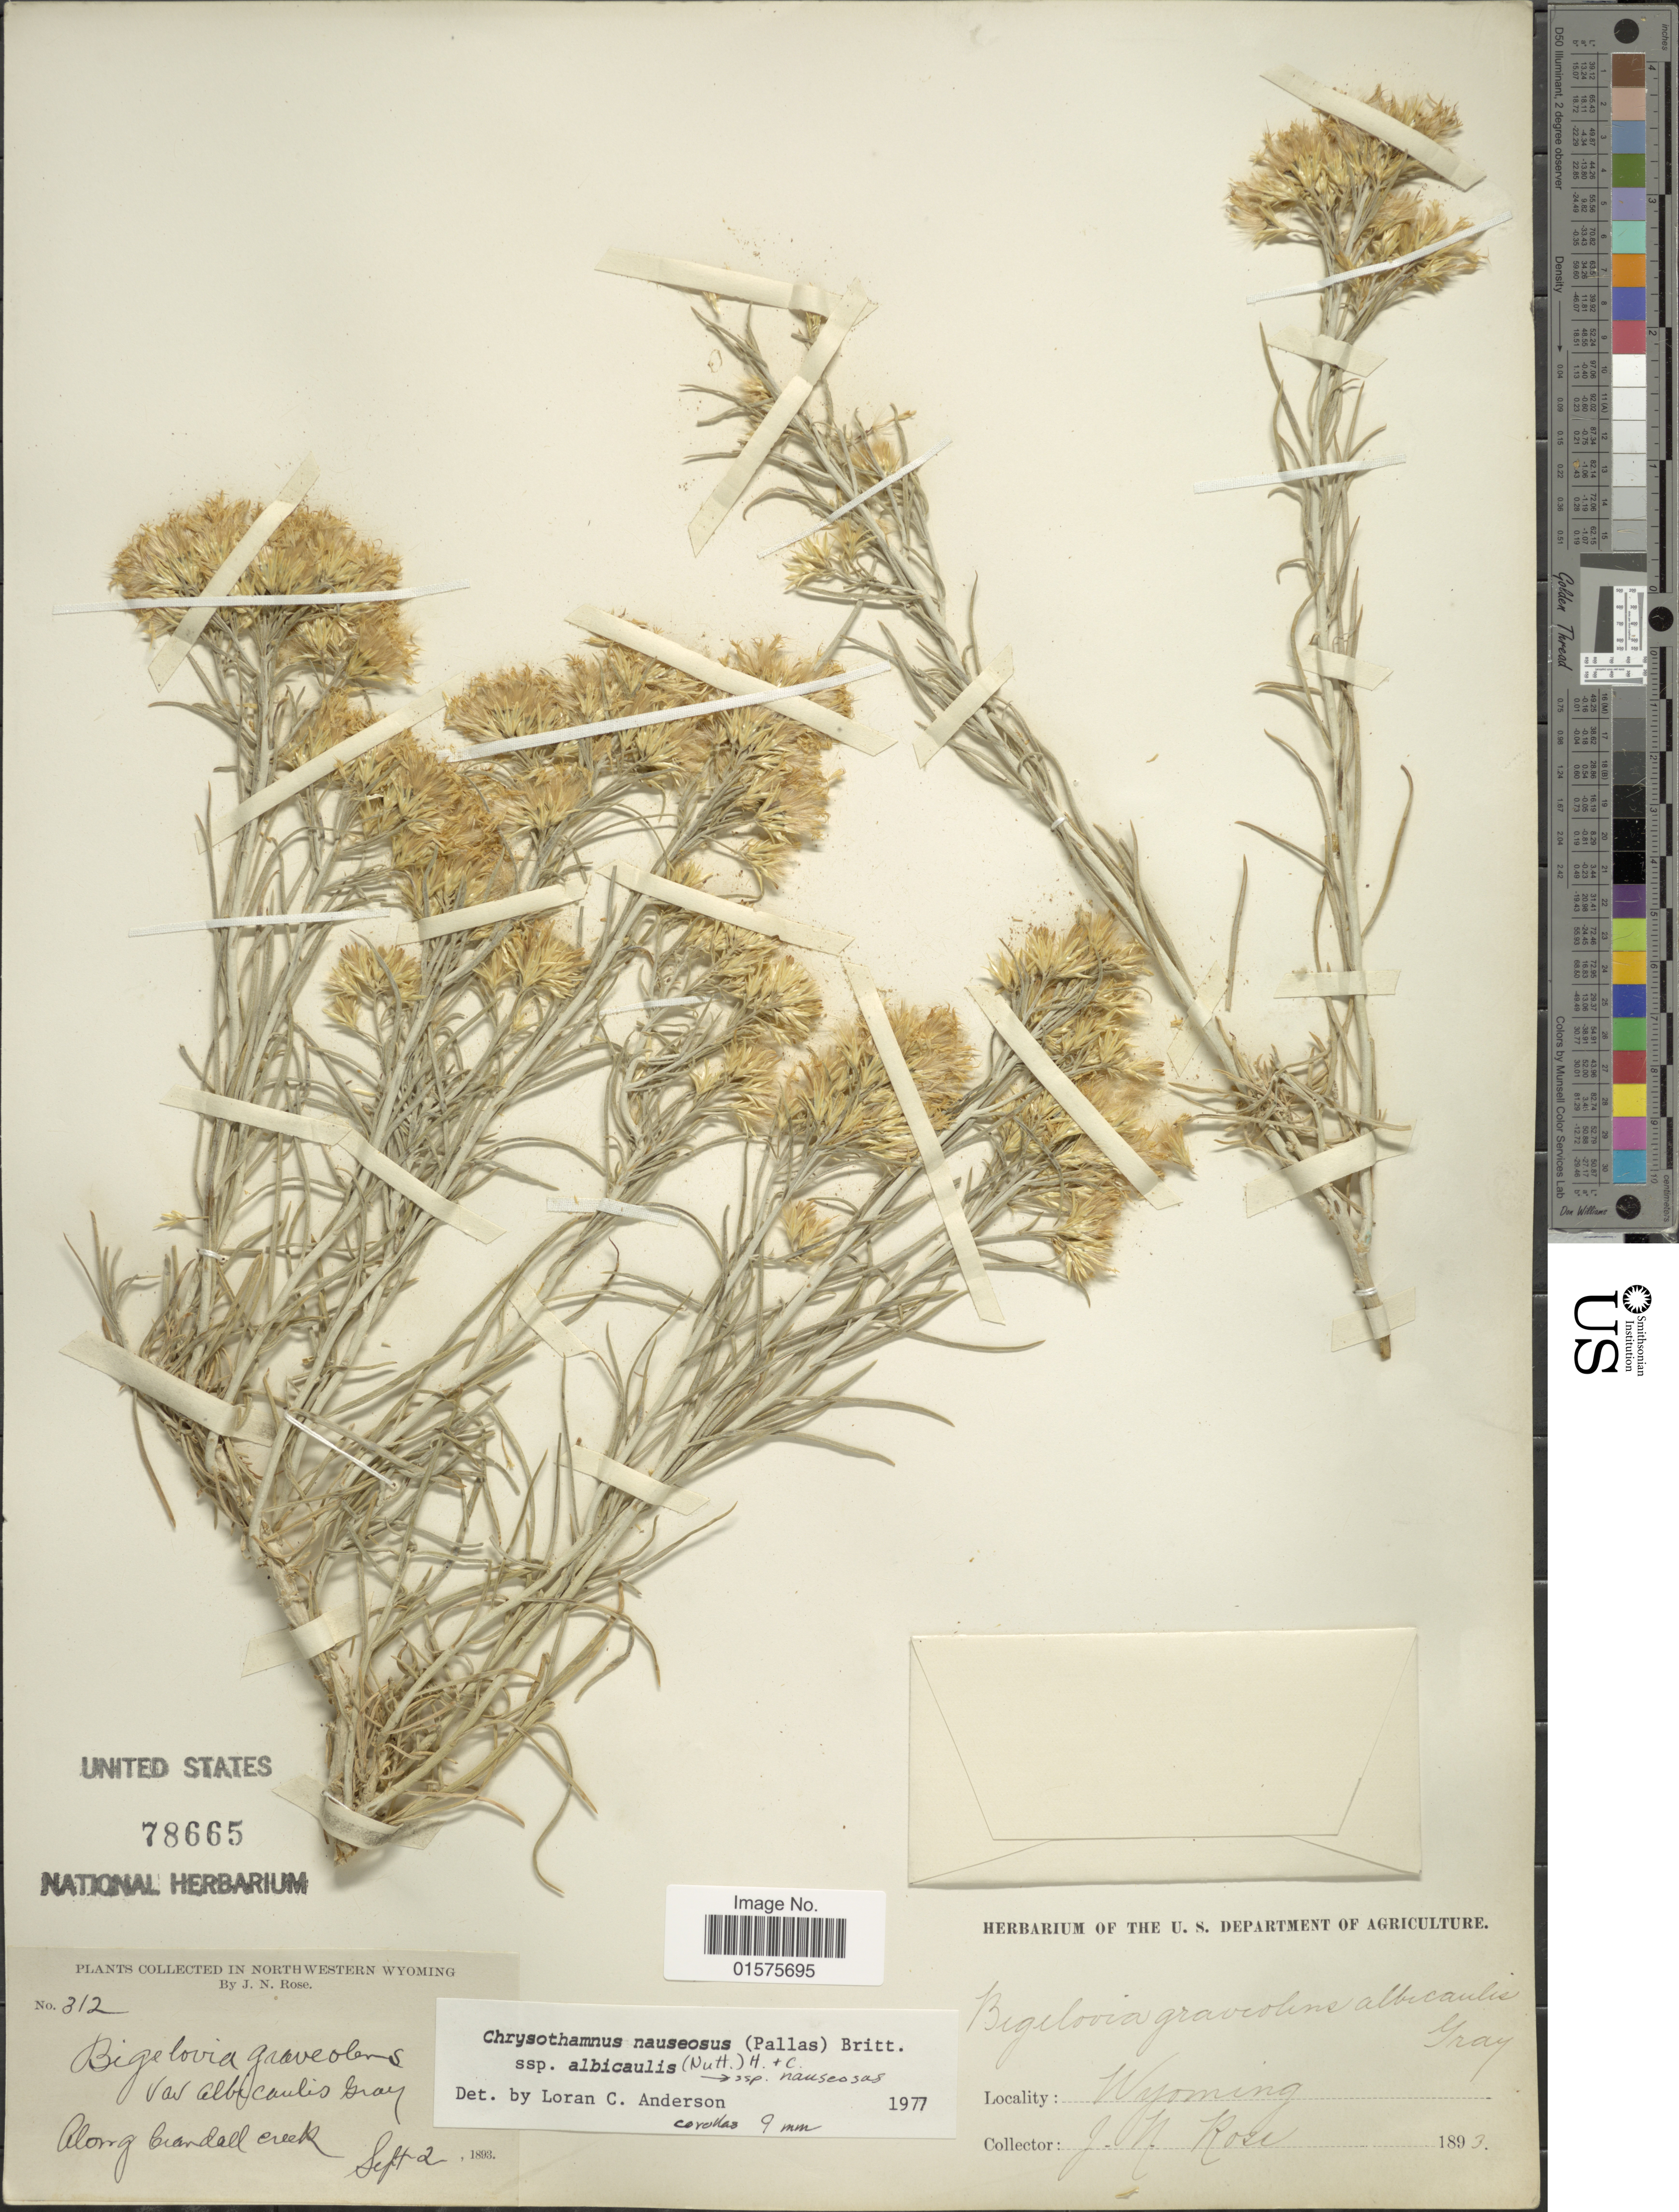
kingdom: Plantae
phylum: Tracheophyta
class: Magnoliopsida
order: Asterales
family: Asteraceae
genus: Ericameria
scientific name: Ericameria nauseosa var. speciosa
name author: (Nutt.) G.L. Nesom & G.I. Baird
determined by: Urbatsch, Lowell E., Curator (LSU), Louisiana State University (UNITED STATES)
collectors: J. N. Rose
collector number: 312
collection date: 1893-09-02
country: United States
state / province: Wyoming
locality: Northwestern Wyoming. Along Crandall Creek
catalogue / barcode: US 78665